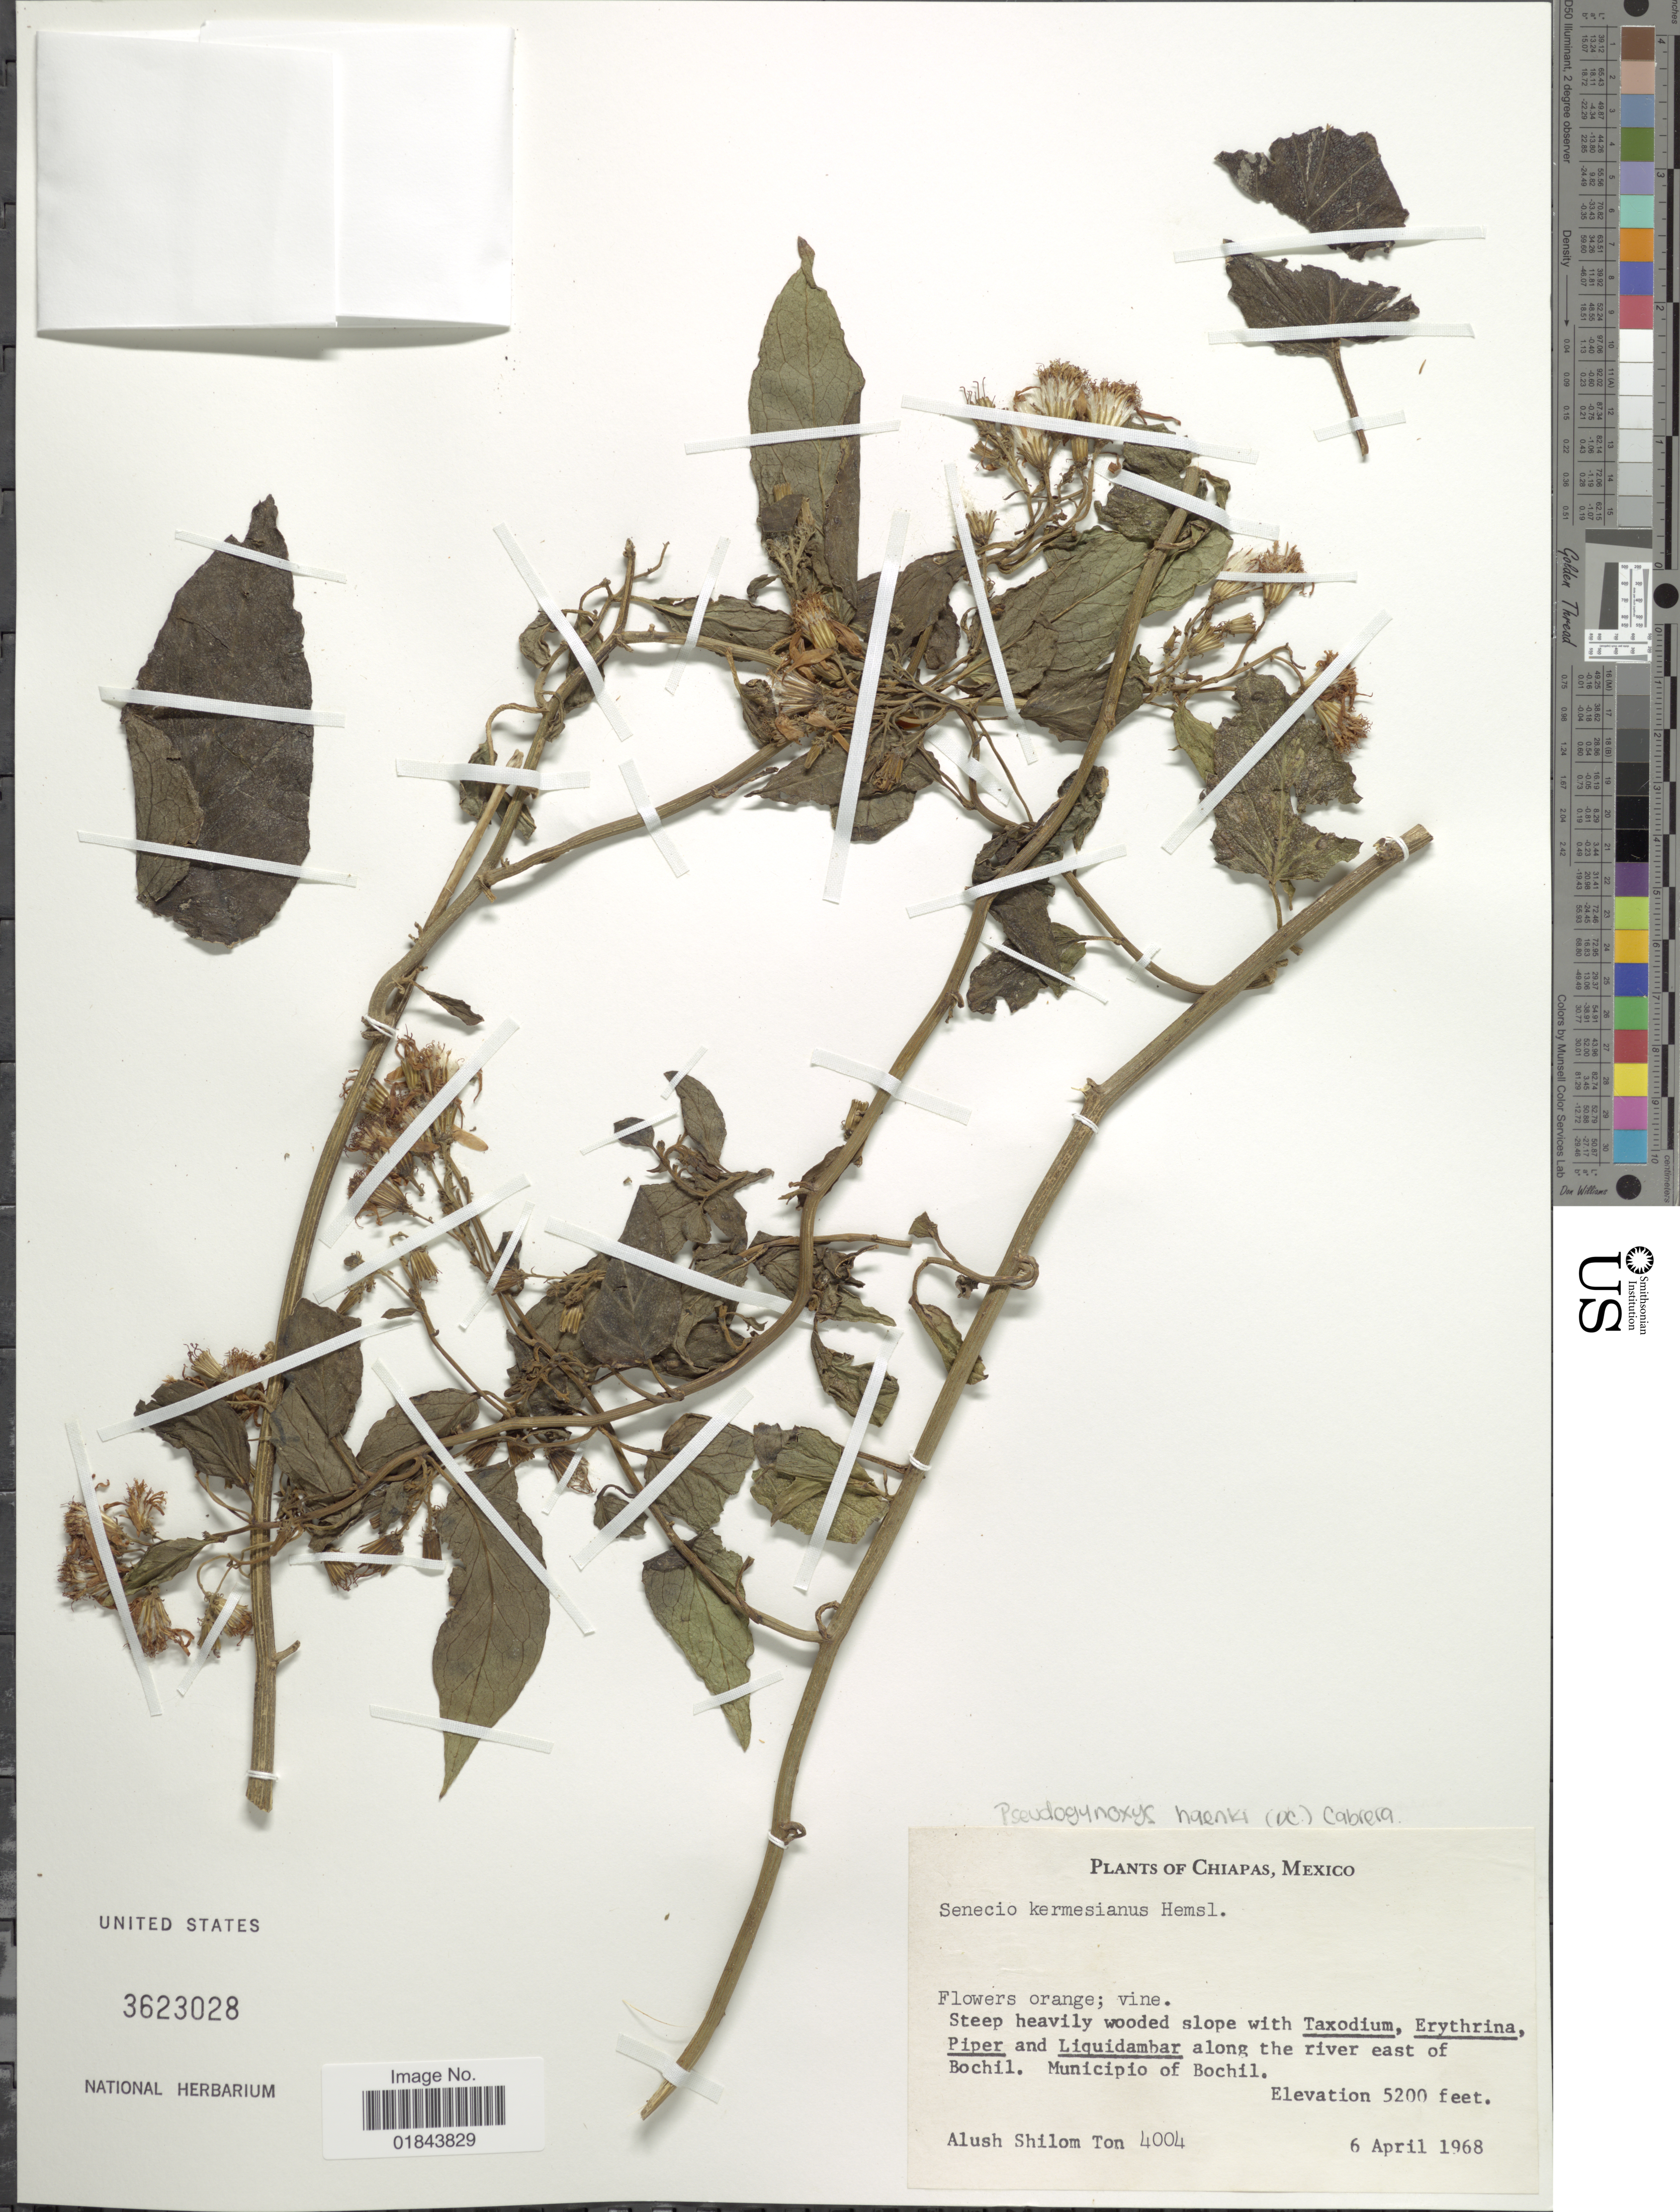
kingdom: Plantae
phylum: Tracheophyta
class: Magnoliopsida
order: Asterales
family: Asteraceae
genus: Pseudogynoxys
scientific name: Pseudogynoxys haenkei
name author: (DC.) Cabrera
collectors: A. M. Ton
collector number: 4004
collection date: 1968-04-06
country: Mexico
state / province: Chiapas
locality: Along the river east of Bochil. Municipio of Bochil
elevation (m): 1585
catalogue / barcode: US 3623028